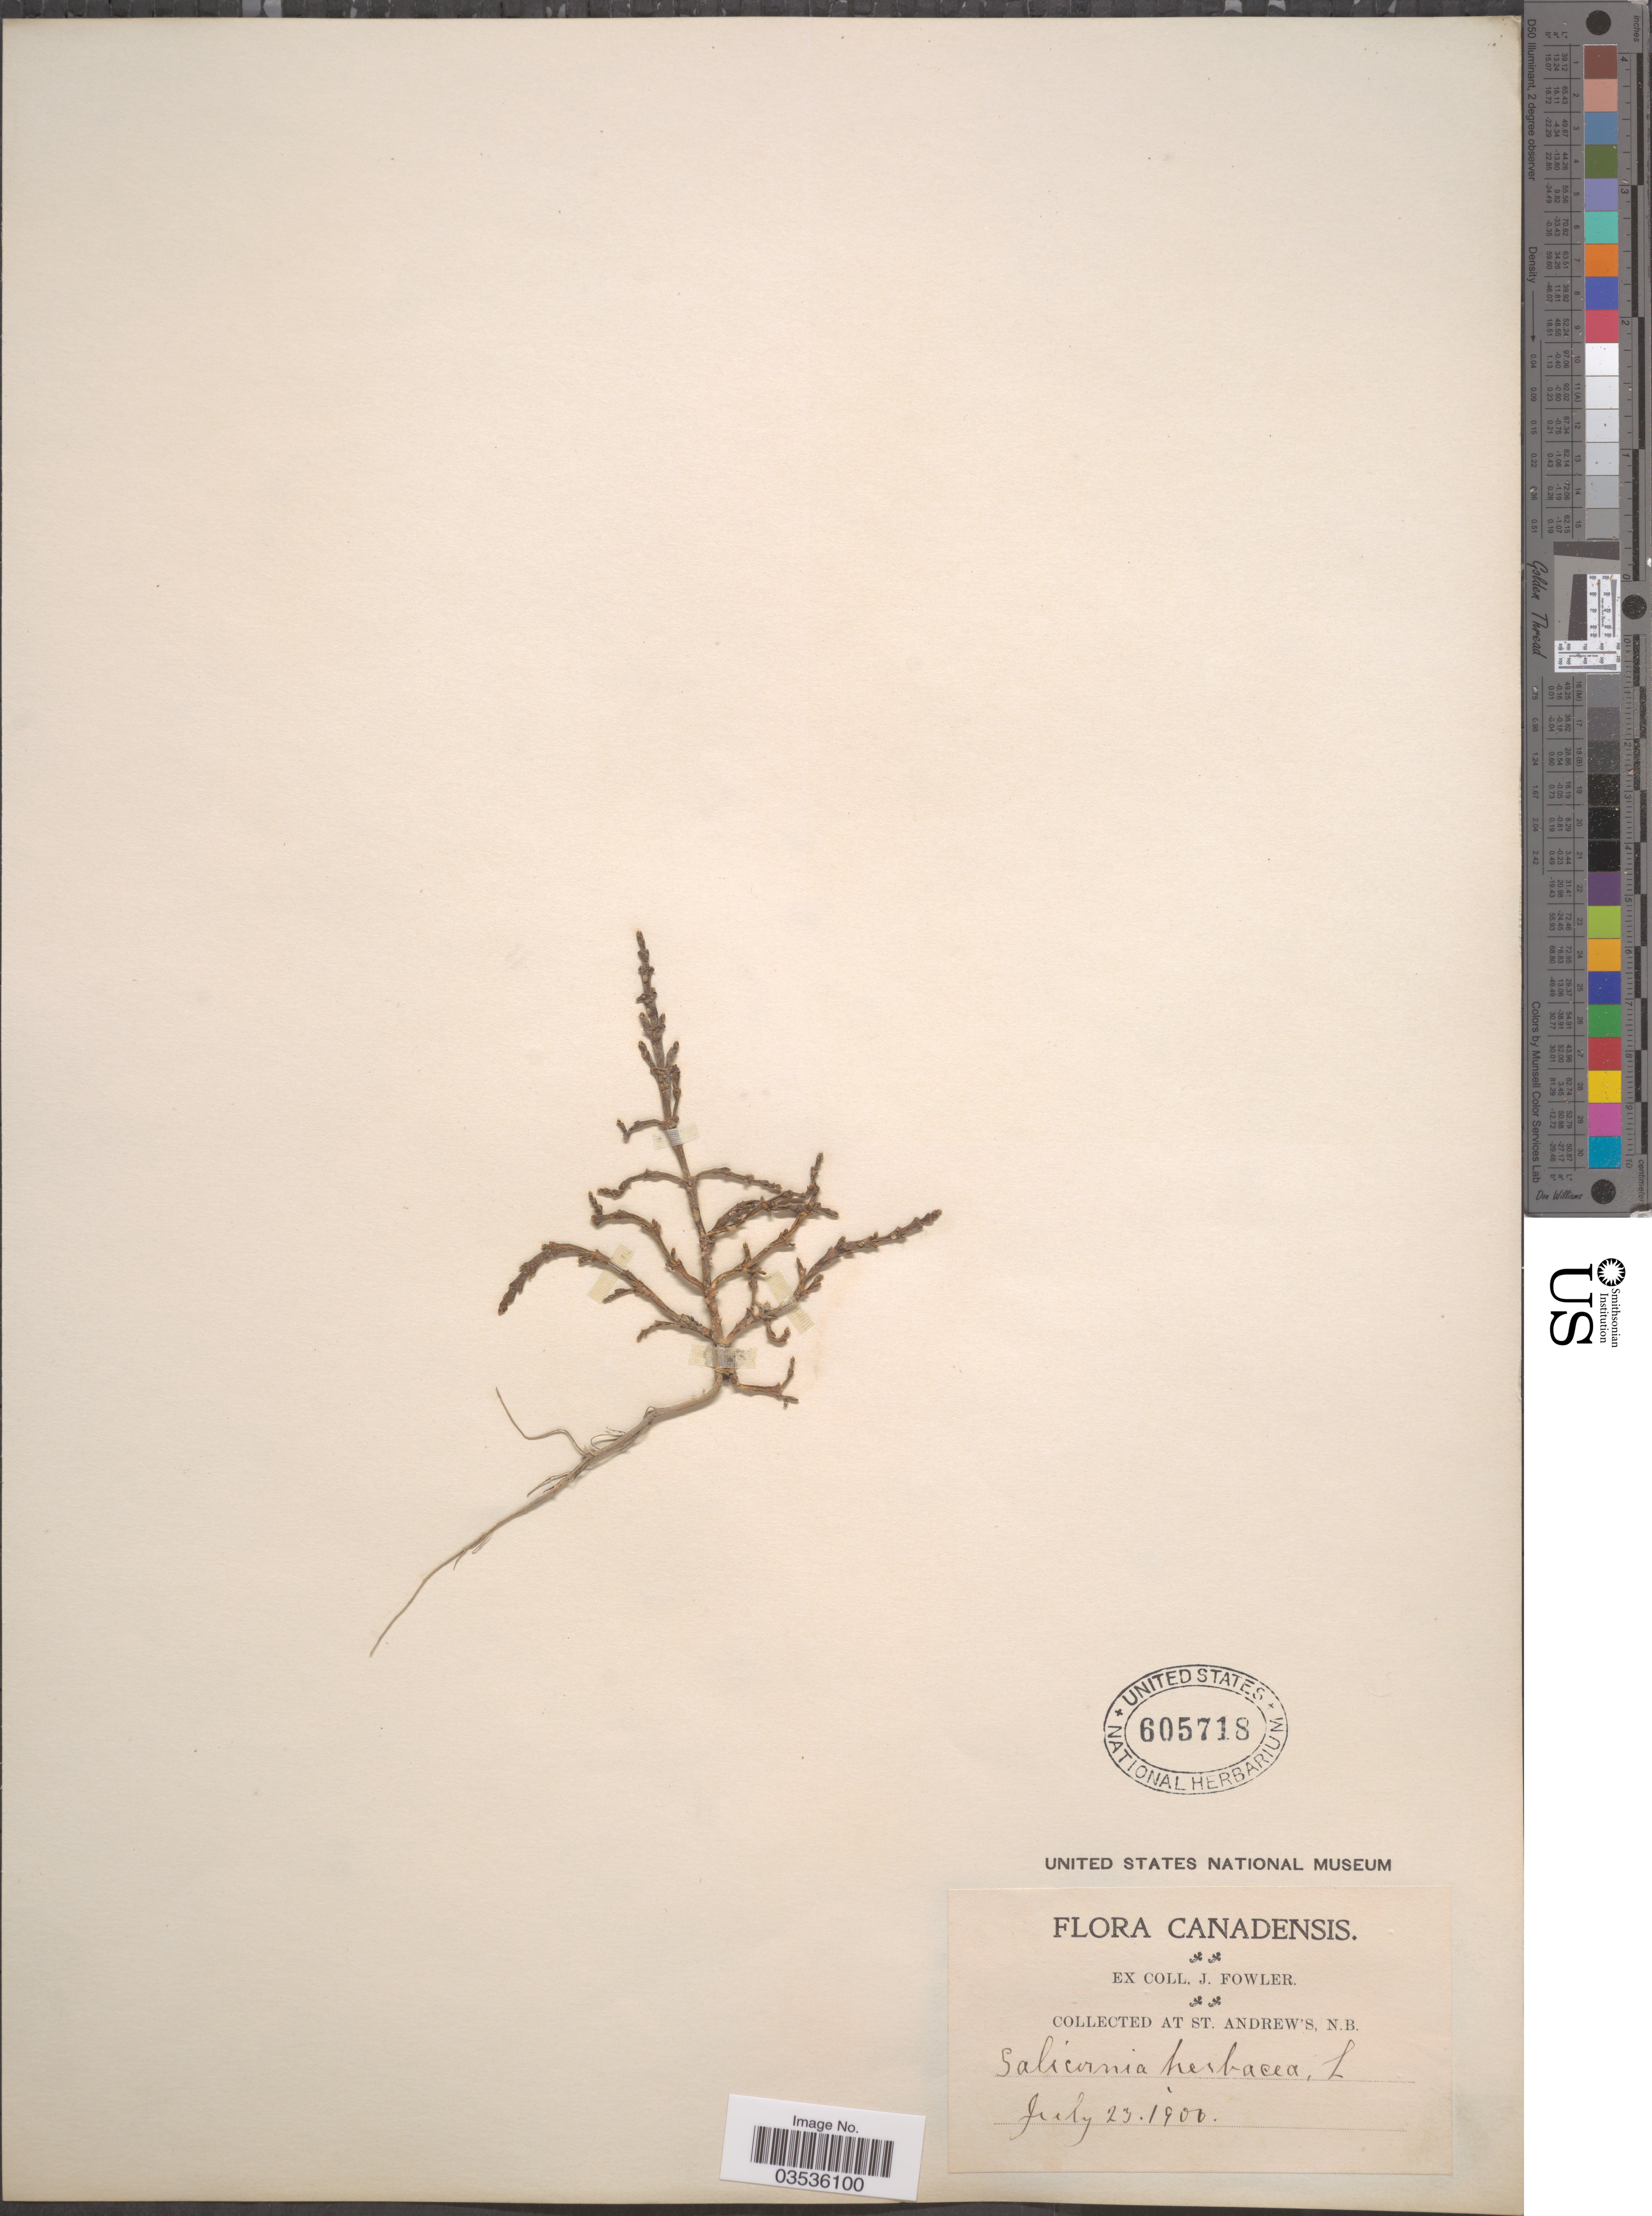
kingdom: Plantae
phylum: Tracheophyta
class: Magnoliopsida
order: Caryophyllales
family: Amaranthaceae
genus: Salicornia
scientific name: Salicornia europaea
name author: L.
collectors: J. Fowler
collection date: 1900-07-23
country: Canada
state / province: New Brunswick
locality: St. Andrew's.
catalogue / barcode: US 605718